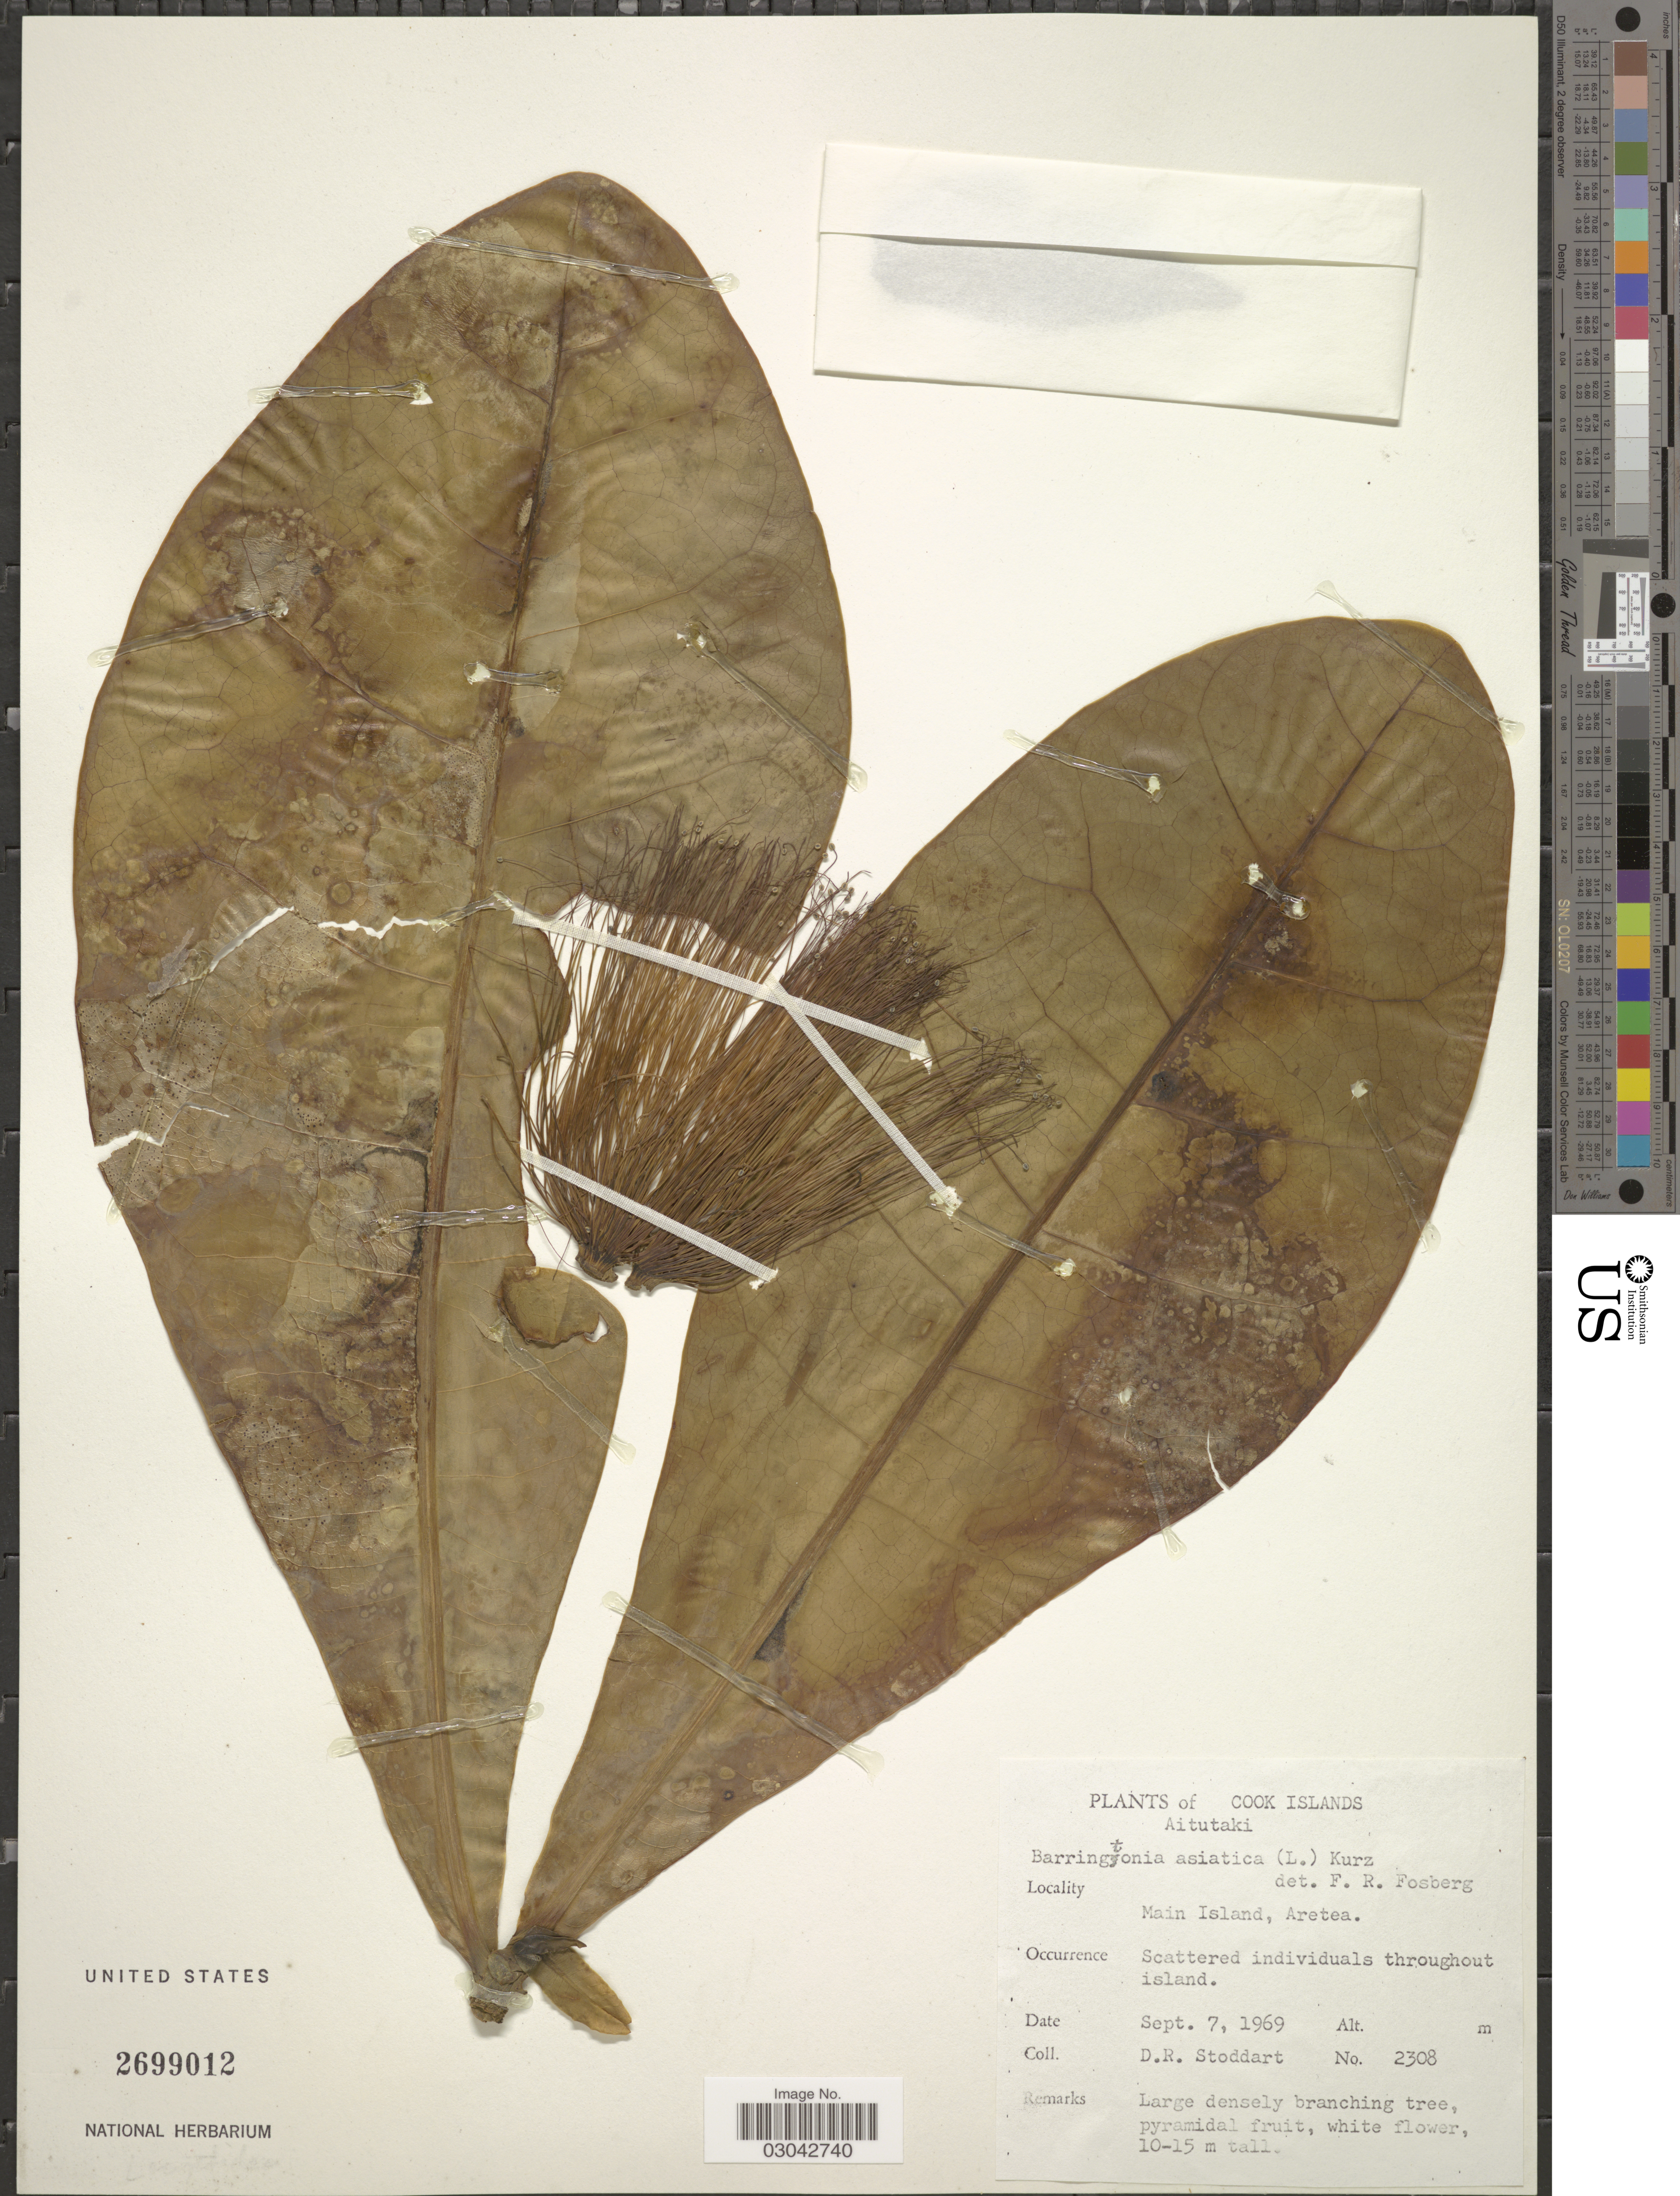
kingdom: Plantae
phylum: Tracheophyta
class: Magnoliopsida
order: Ericales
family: Lecythidaceae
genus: Barringtonia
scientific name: Barringtonia asiatica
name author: (L.) Kurz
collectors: D. R. Stoddart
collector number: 2308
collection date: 1969-09-07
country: Cook Islands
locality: Aitutaki. Main Island, Aretea.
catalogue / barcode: US 2699012